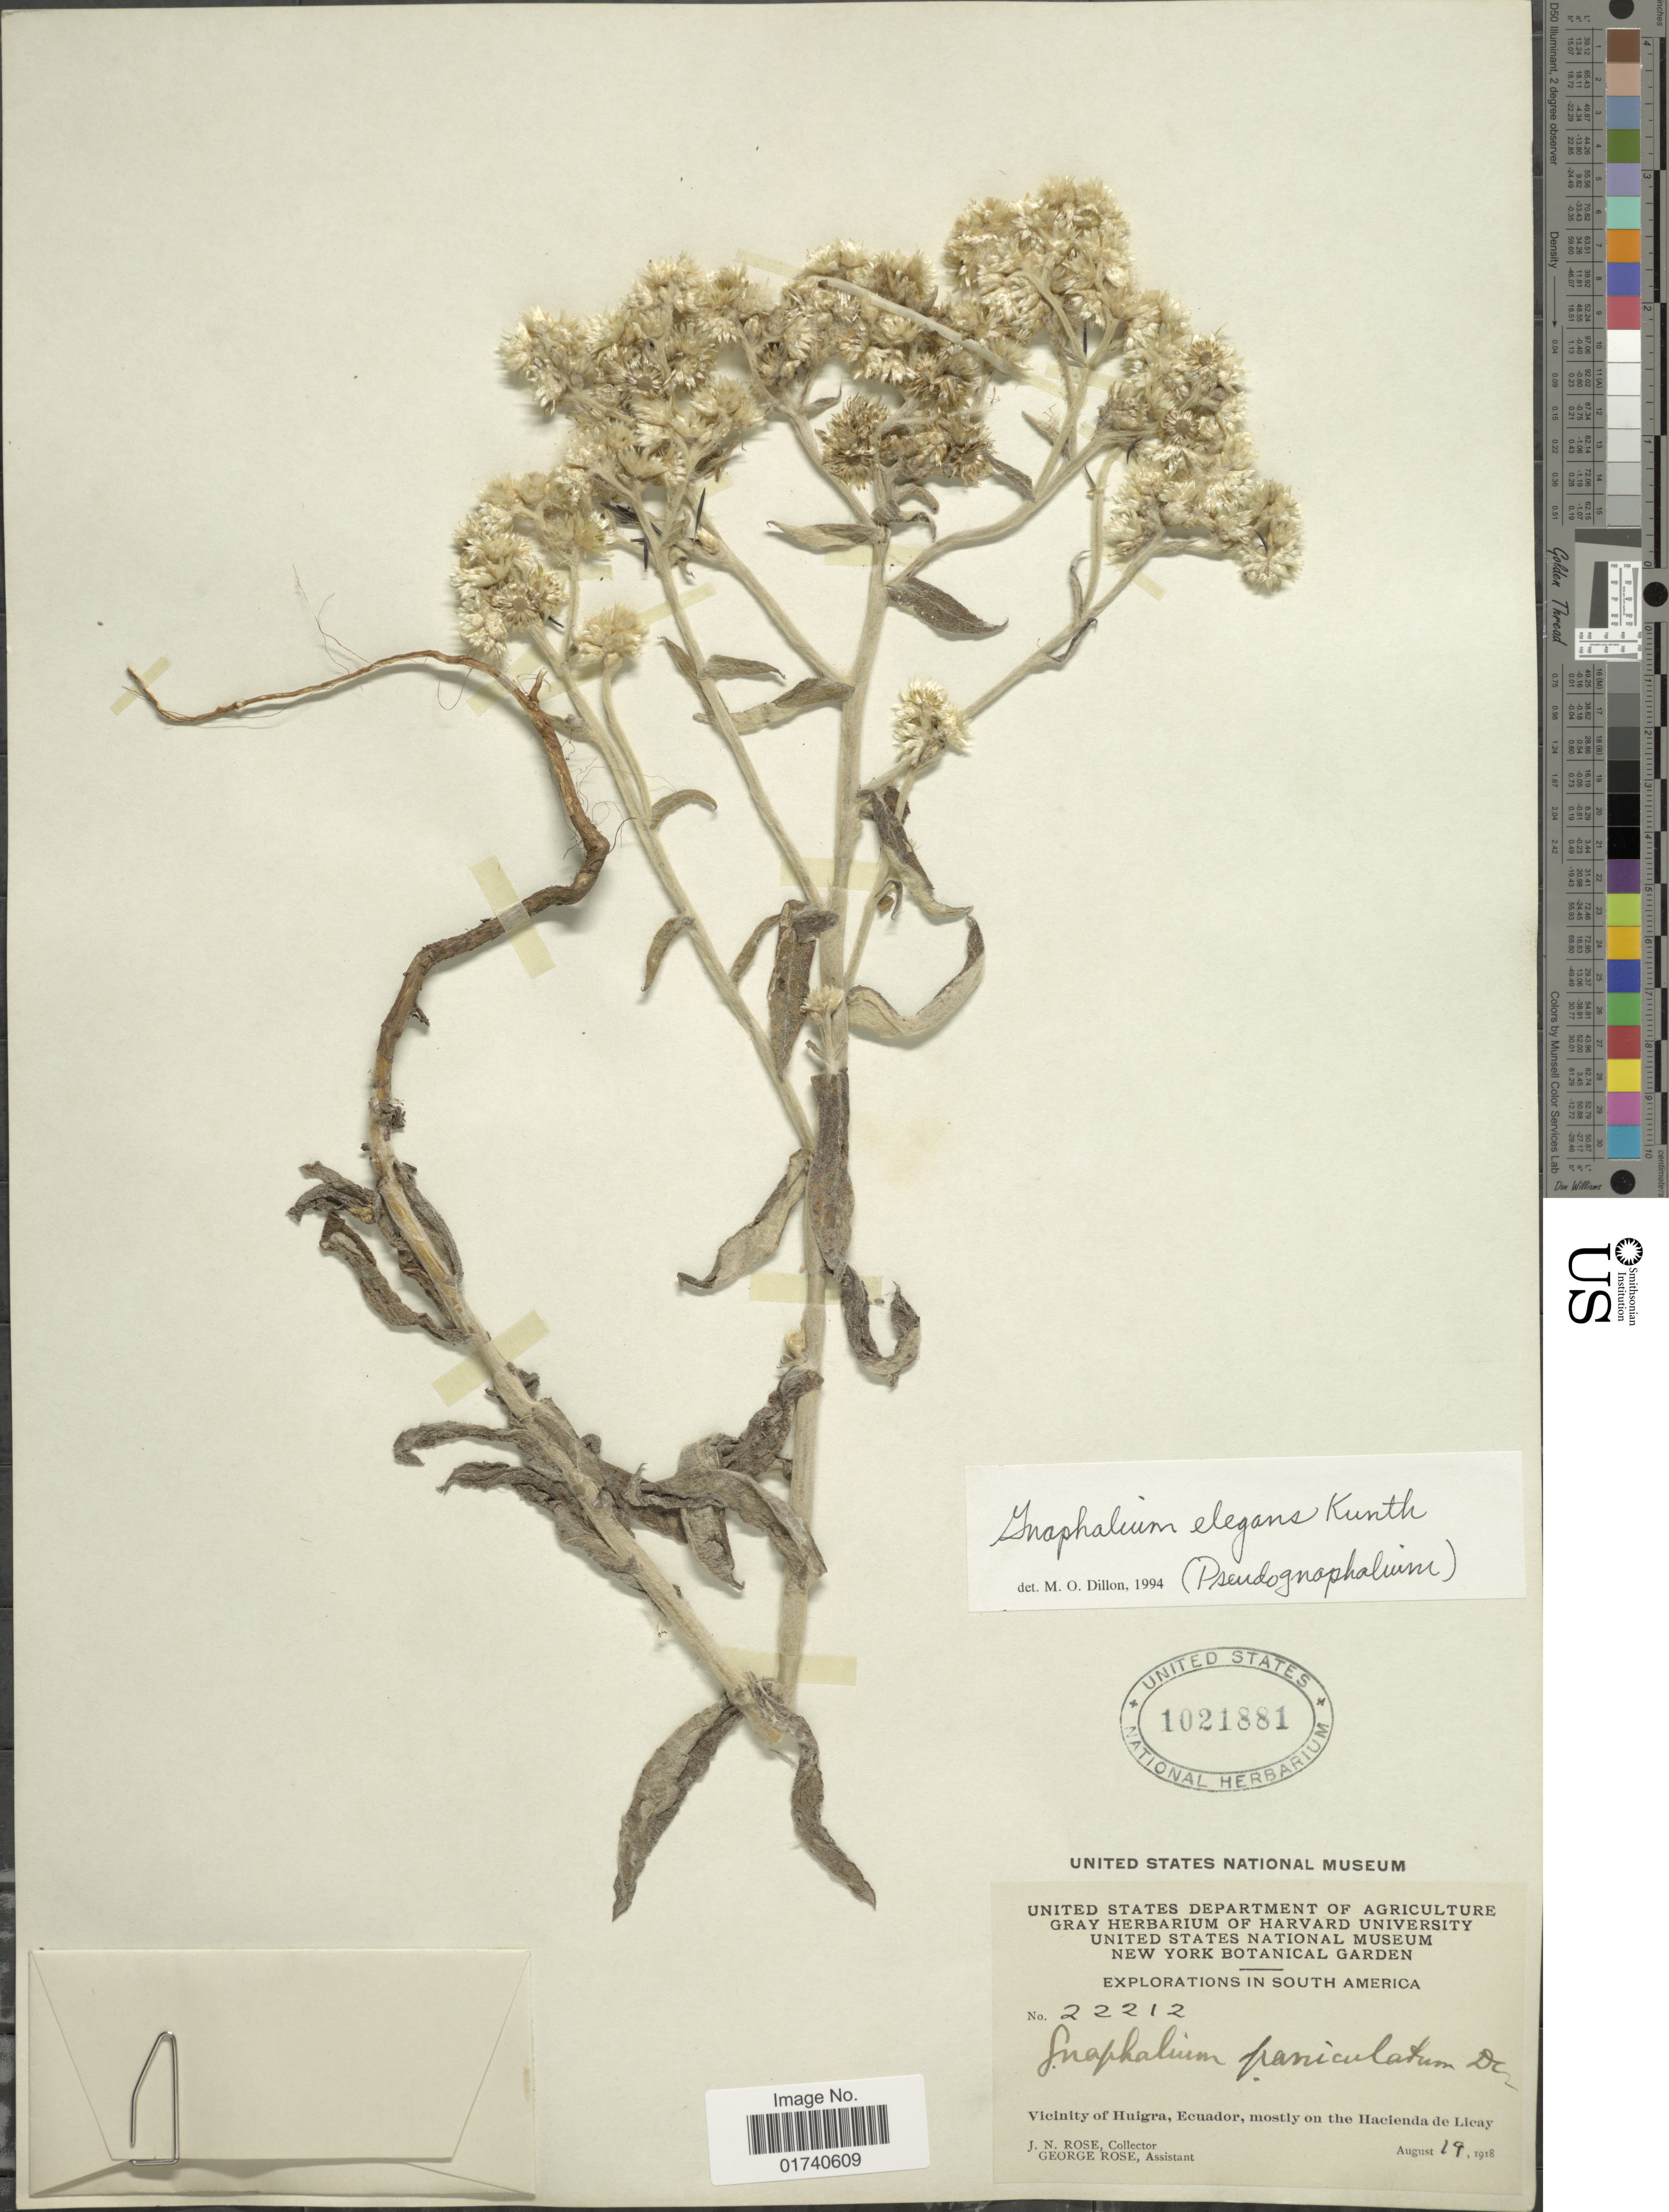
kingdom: Plantae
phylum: Tracheophyta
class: Magnoliopsida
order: Asterales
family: Asteraceae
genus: Pseudognaphalium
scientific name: Pseudognaphalium elegans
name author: (Kunth) Kartesz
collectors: J. N. Rose & G. Rose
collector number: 22212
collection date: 1918-08-19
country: Ecuador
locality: Vicinity of Huigra. Mostly on the Hacienda de Licay.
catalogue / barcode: US 1021881